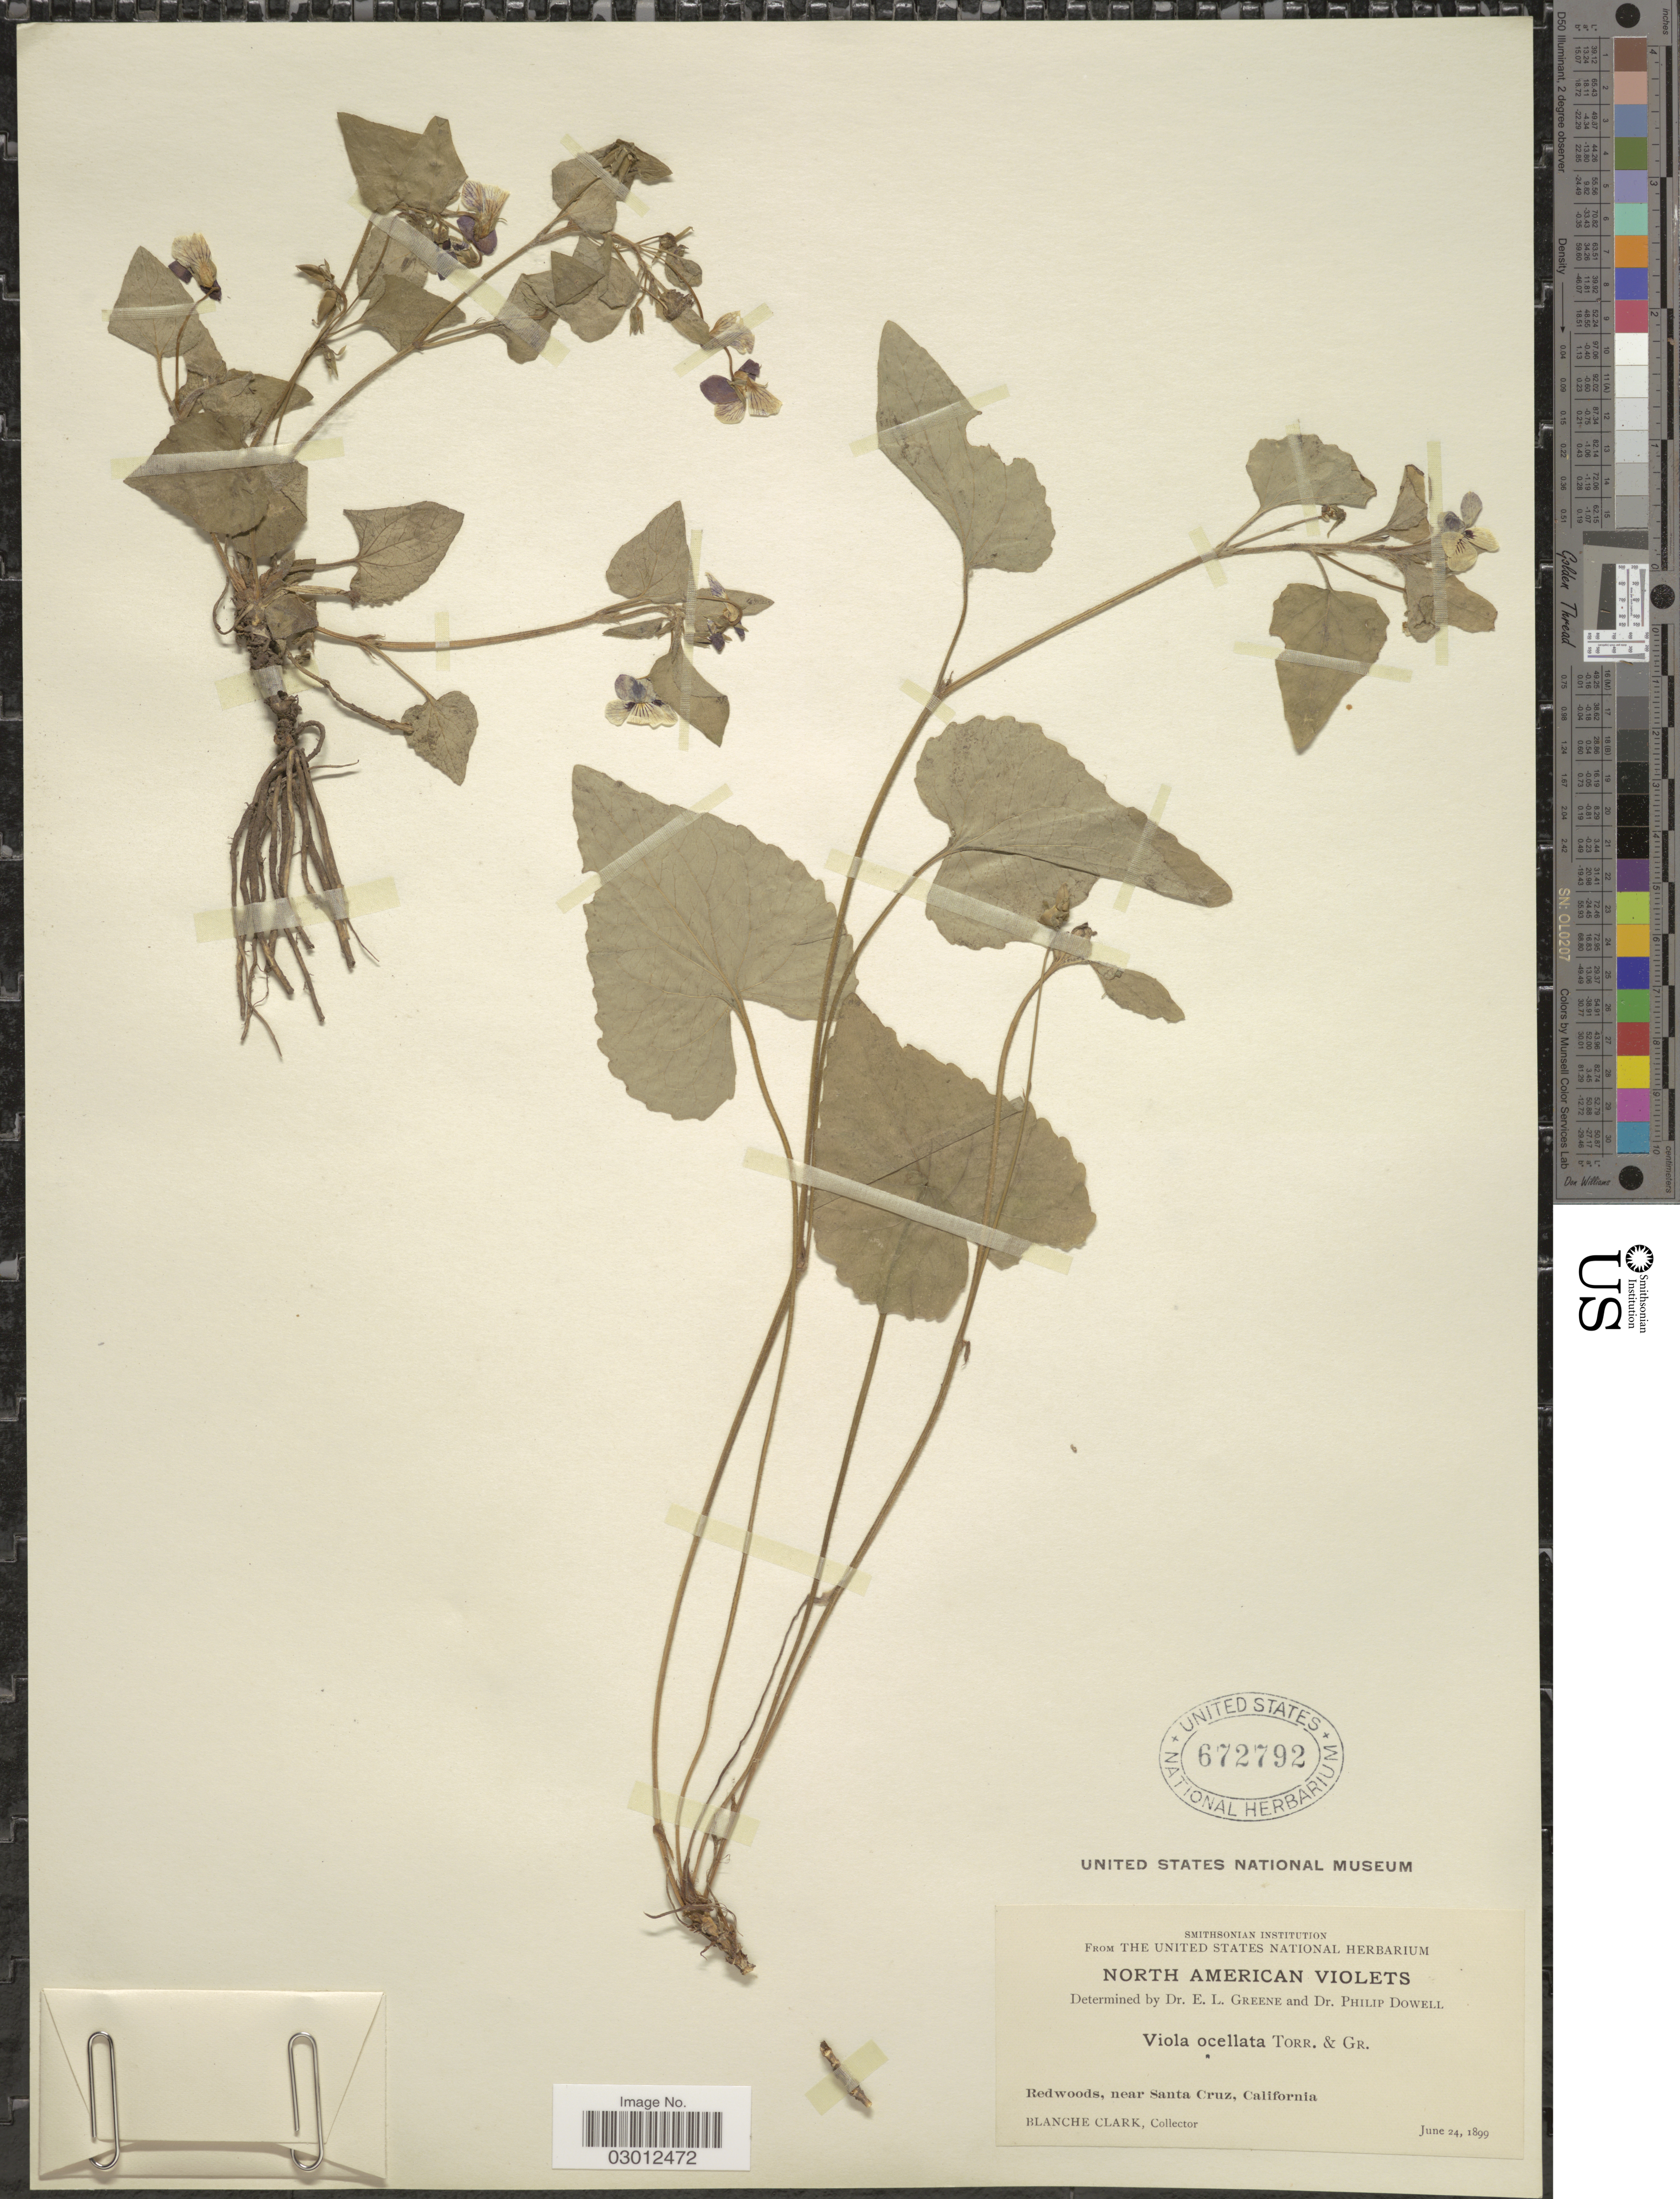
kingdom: Plantae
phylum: Tracheophyta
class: Magnoliopsida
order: Malpighiales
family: Violaceae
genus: Viola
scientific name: Viola ocellata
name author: Torr. & A. Gray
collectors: B. Clark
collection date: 1899-06-24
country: United States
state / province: California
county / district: Santa Cruz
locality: Redwoods, near Santa Cruz.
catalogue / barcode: US 672792